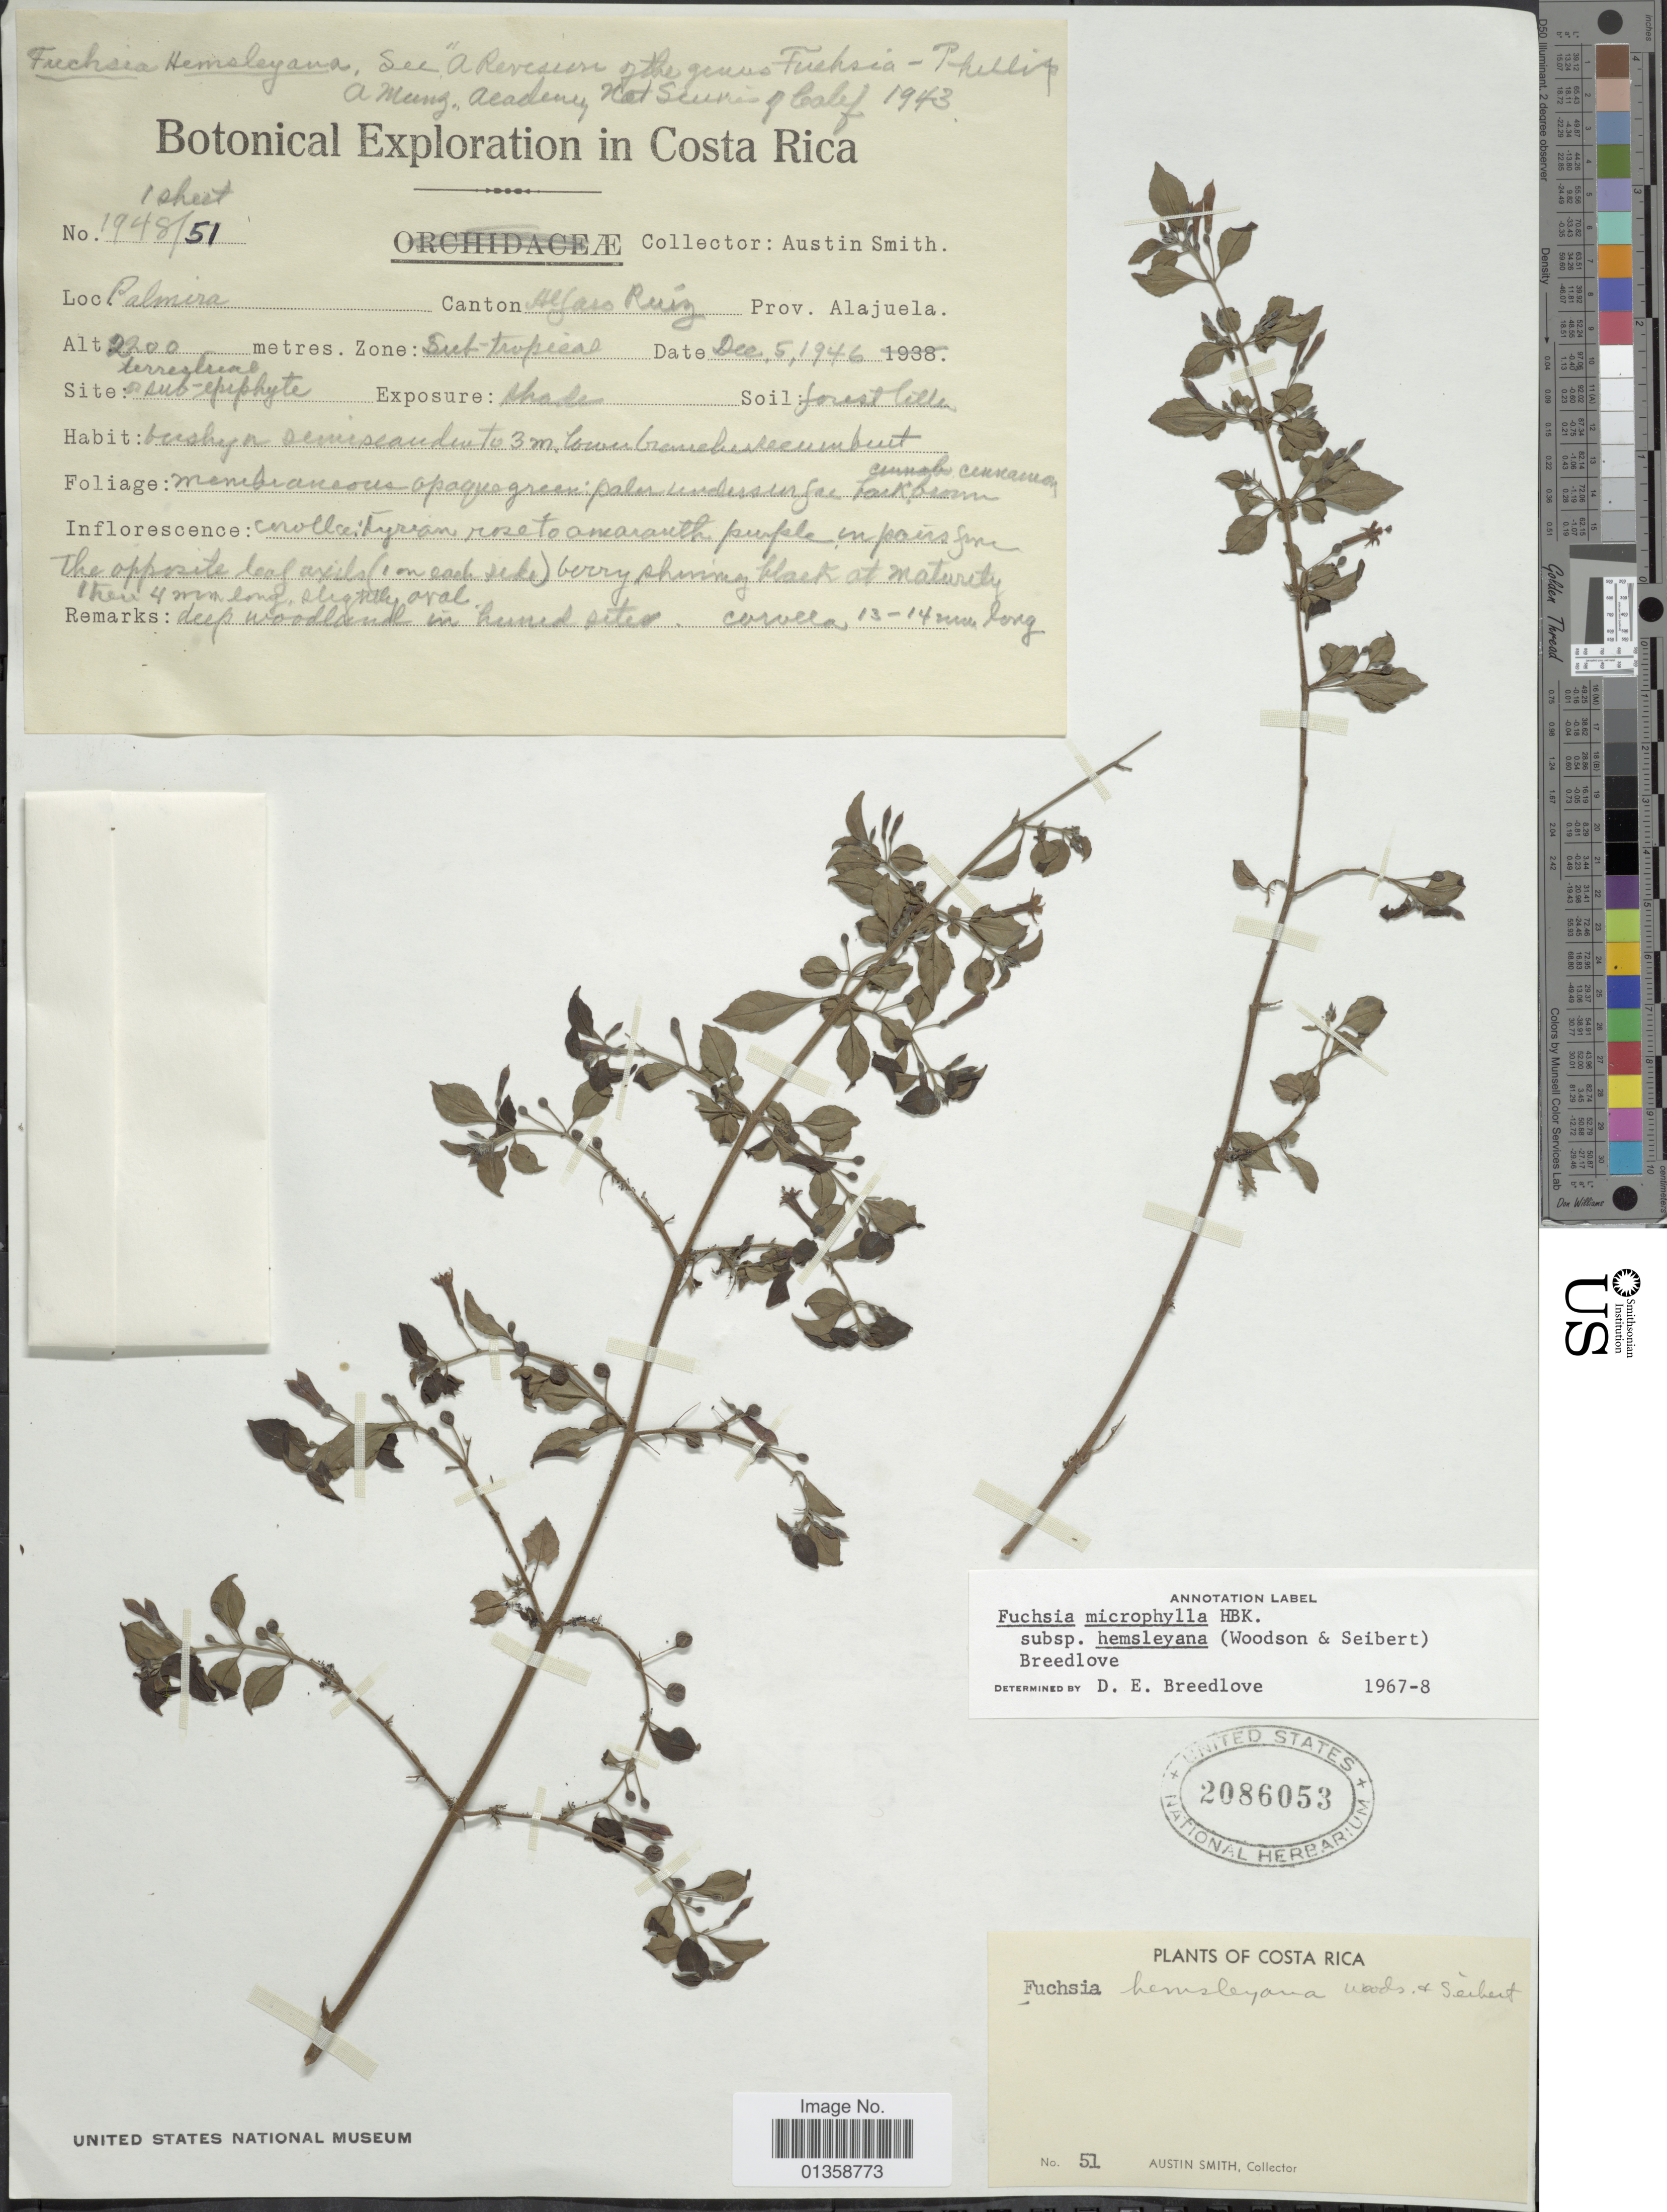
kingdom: Plantae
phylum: Tracheophyta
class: Magnoliopsida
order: Myrtales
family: Onagraceae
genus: Fuchsia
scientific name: Fuchsia microphylla subsp. hemsleyana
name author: (Woodson & Seibert) Breedlove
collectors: Aust P. Smith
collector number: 51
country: Costa Rica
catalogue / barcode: US 2086053